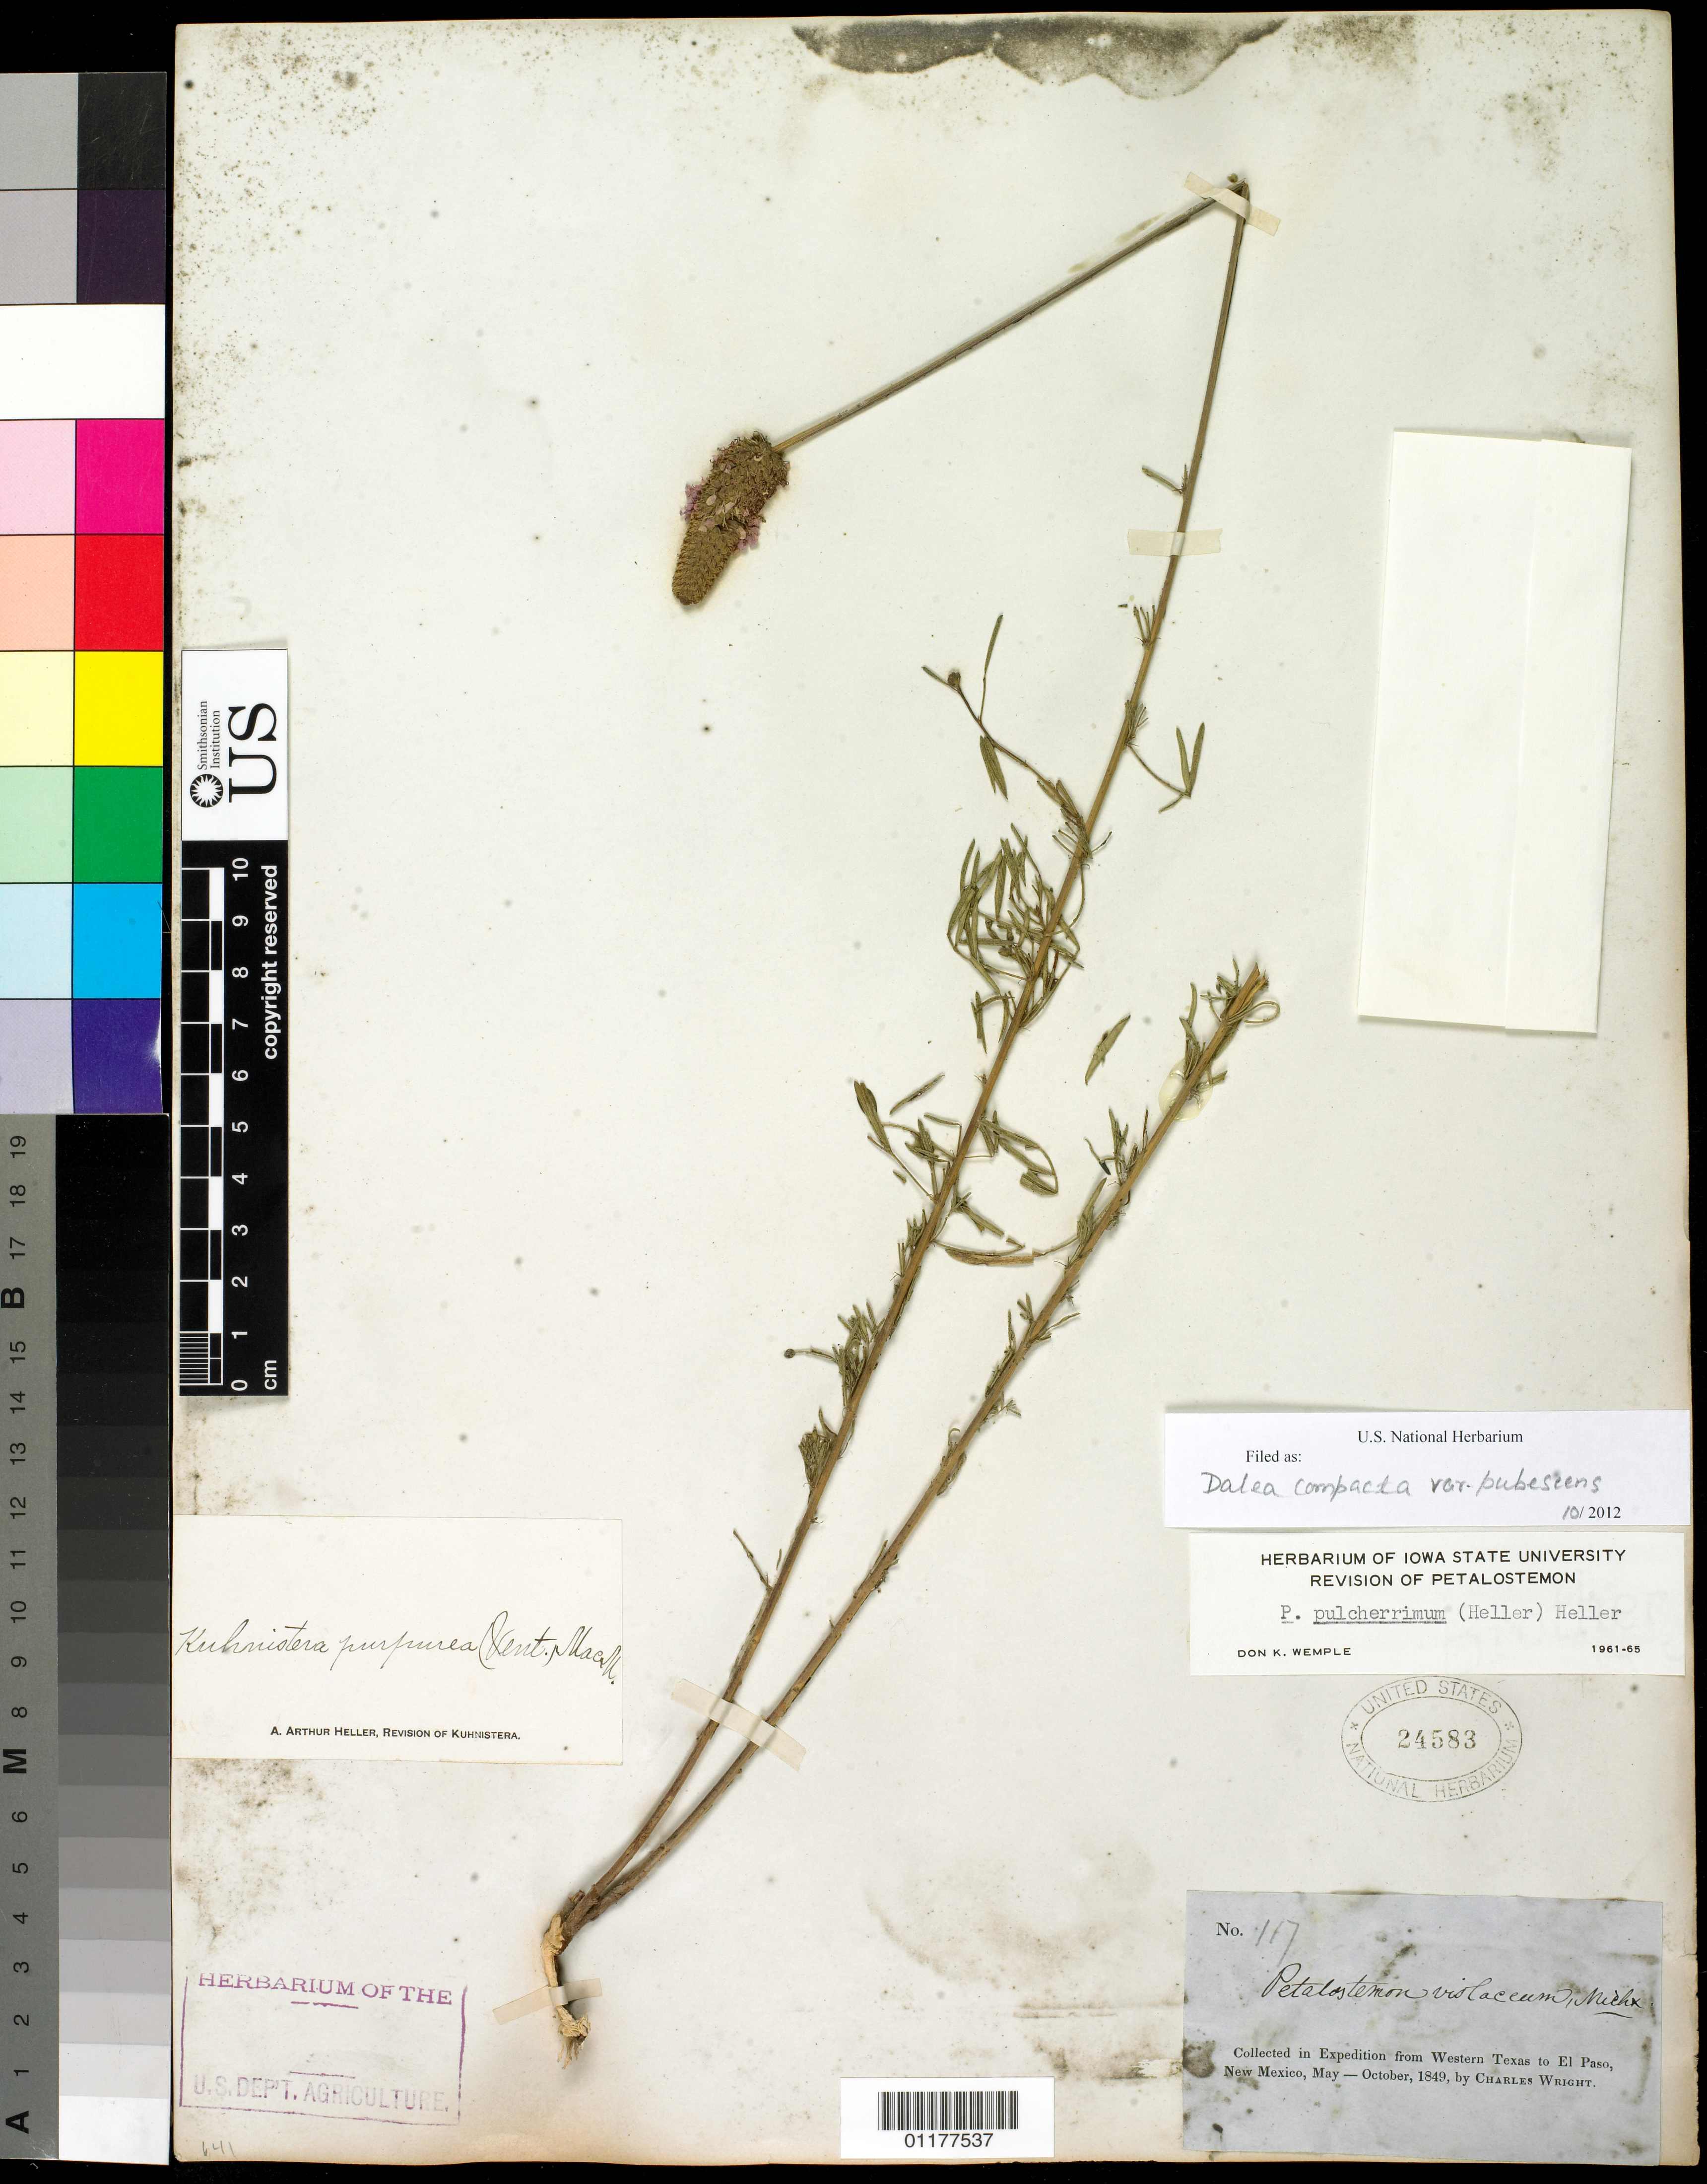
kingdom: Plantae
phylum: Tracheophyta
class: Magnoliopsida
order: Fabales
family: Fabaceae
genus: Dalea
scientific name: Dalea compacta var. pubescens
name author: (A. Gray) Barneby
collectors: C. Wright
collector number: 117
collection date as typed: May 1849 to -- Oct 1849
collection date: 1849-05/1849-10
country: United States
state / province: New Mexico / Texas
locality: W Texas to El Paso, New Mexico.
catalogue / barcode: US 24583